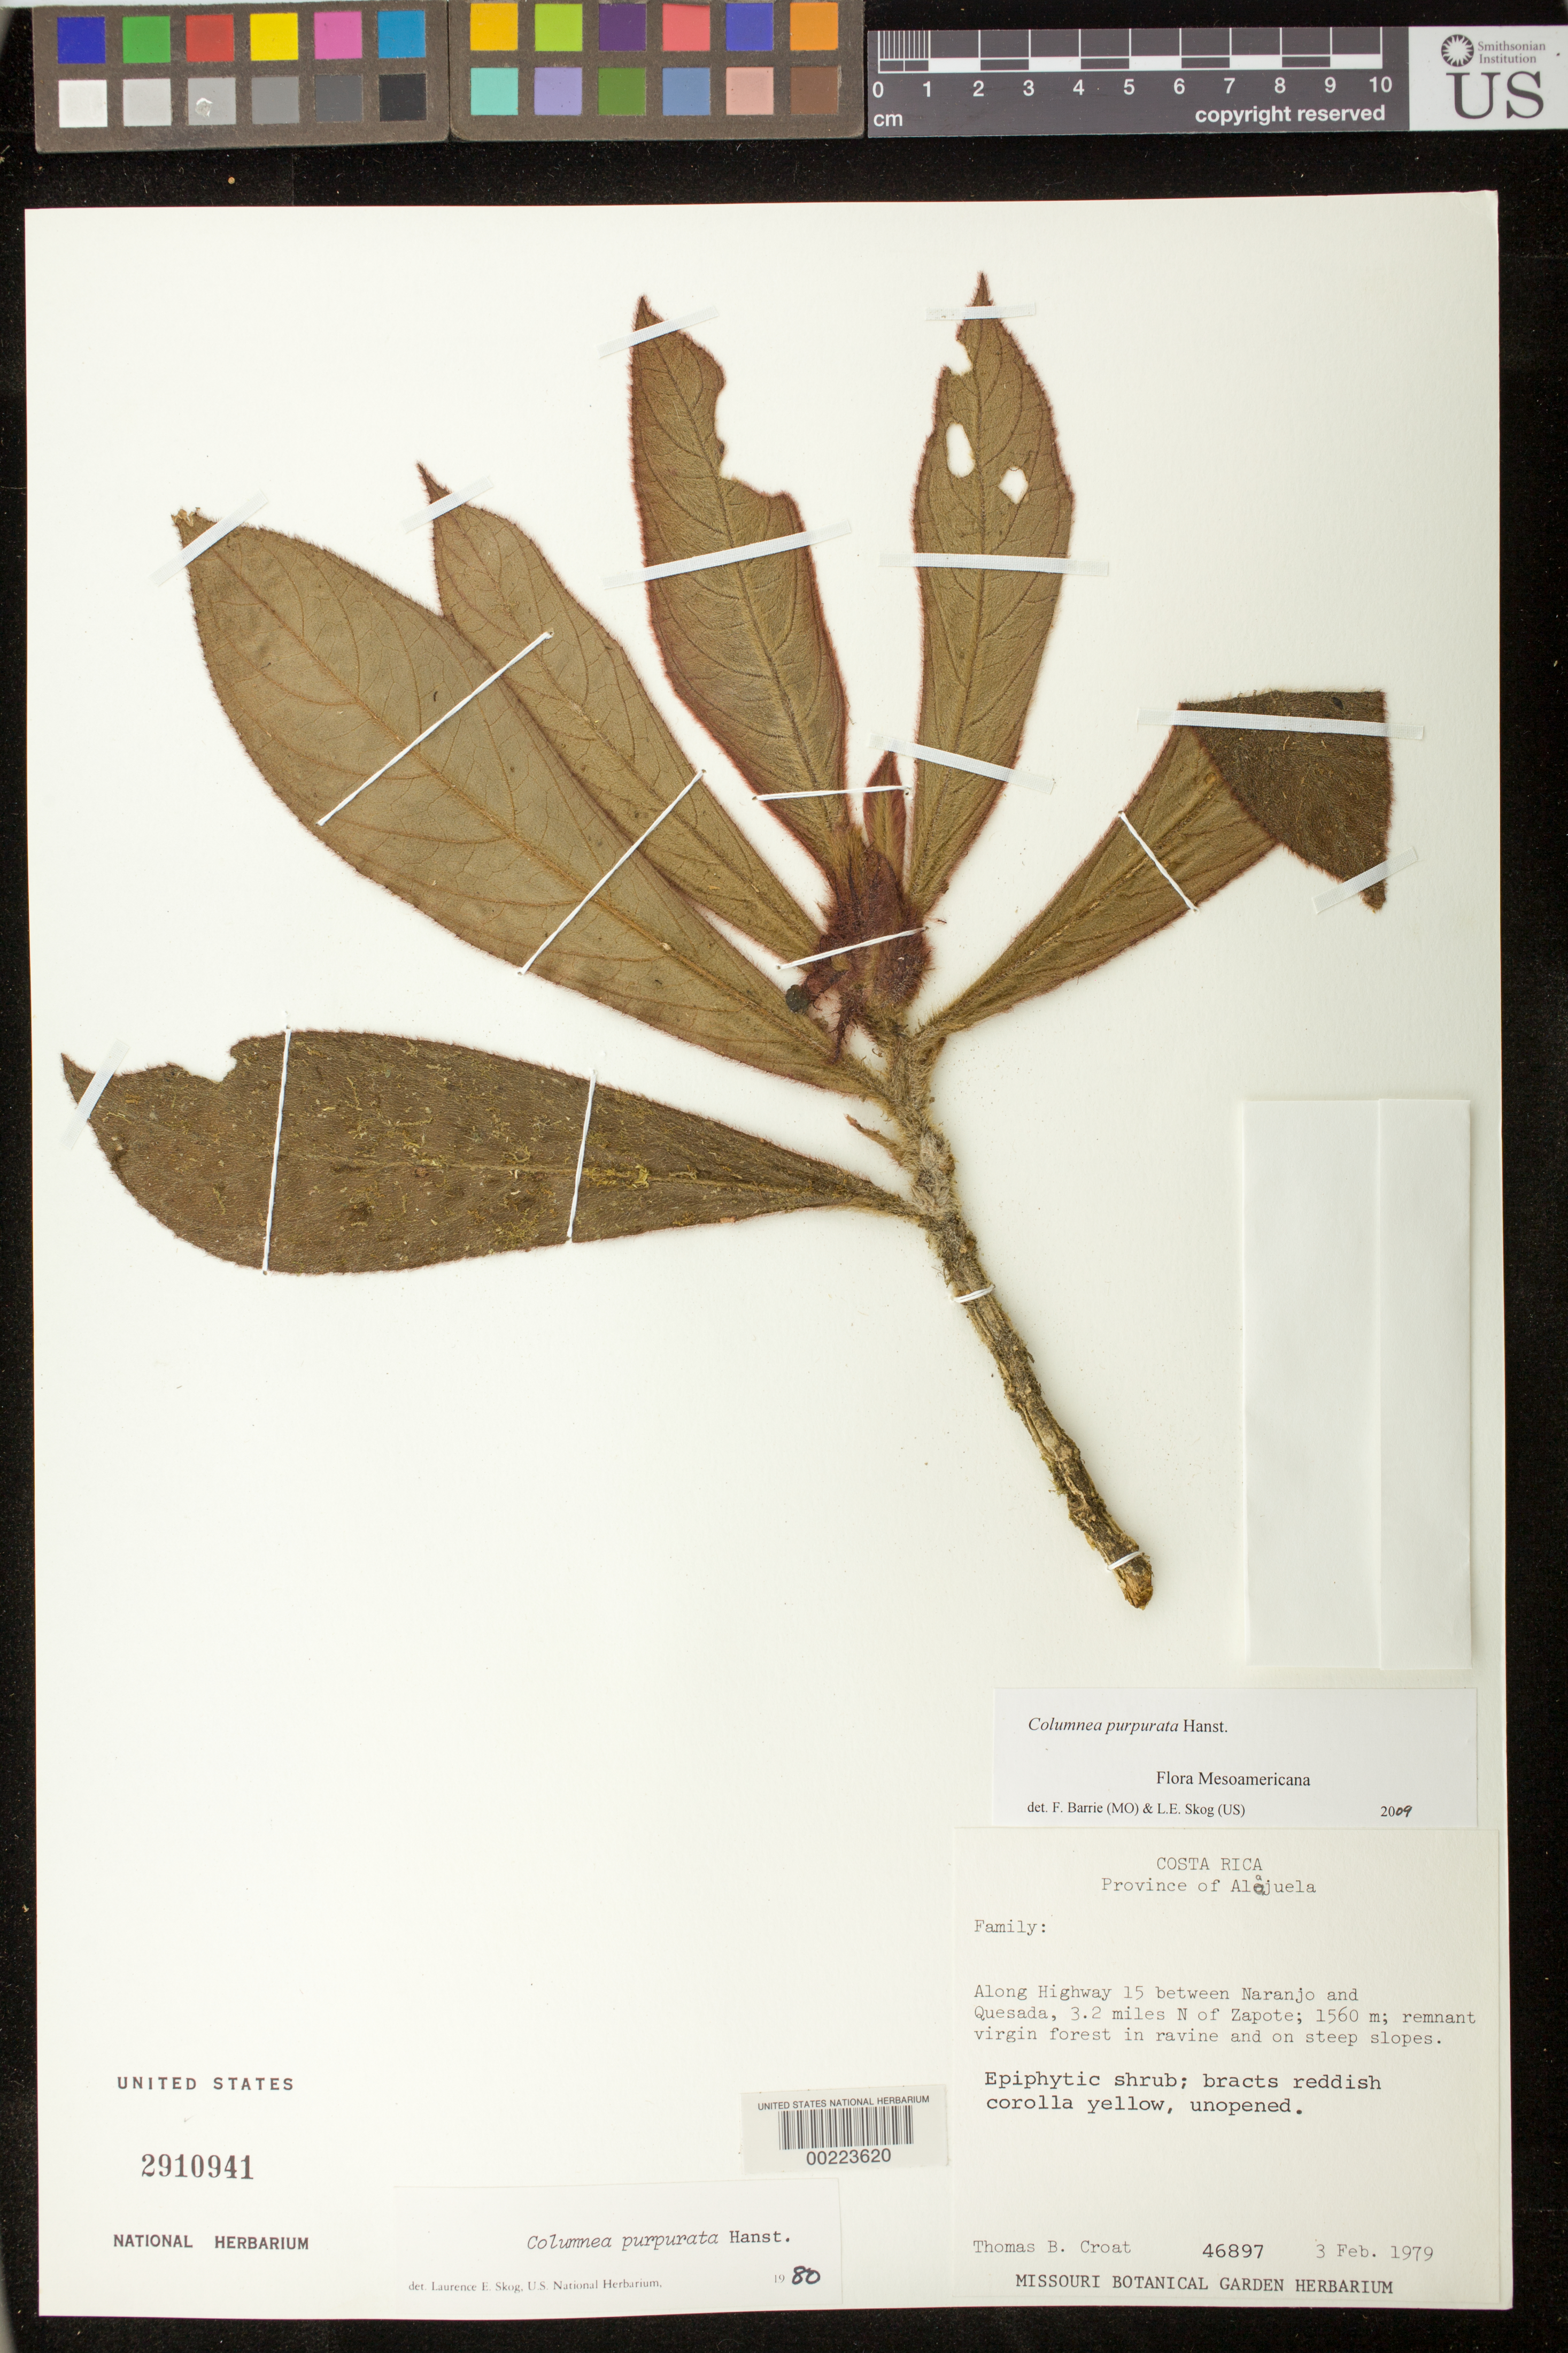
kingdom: Plantae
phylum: Tracheophyta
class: Magnoliopsida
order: Lamiales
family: Gesneriaceae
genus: Columnea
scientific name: Columnea purpurata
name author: Hanst.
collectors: T. B. Croat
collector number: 46897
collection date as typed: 03 Feb 1979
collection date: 1979-02-03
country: Costa Rica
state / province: Alajuela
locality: Along highway 15 between Naranjo and Quesada, 3.2 mi N of Zapote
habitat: Remnant virgin forest in ravine and on steep slopes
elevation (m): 1560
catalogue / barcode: US 2910941